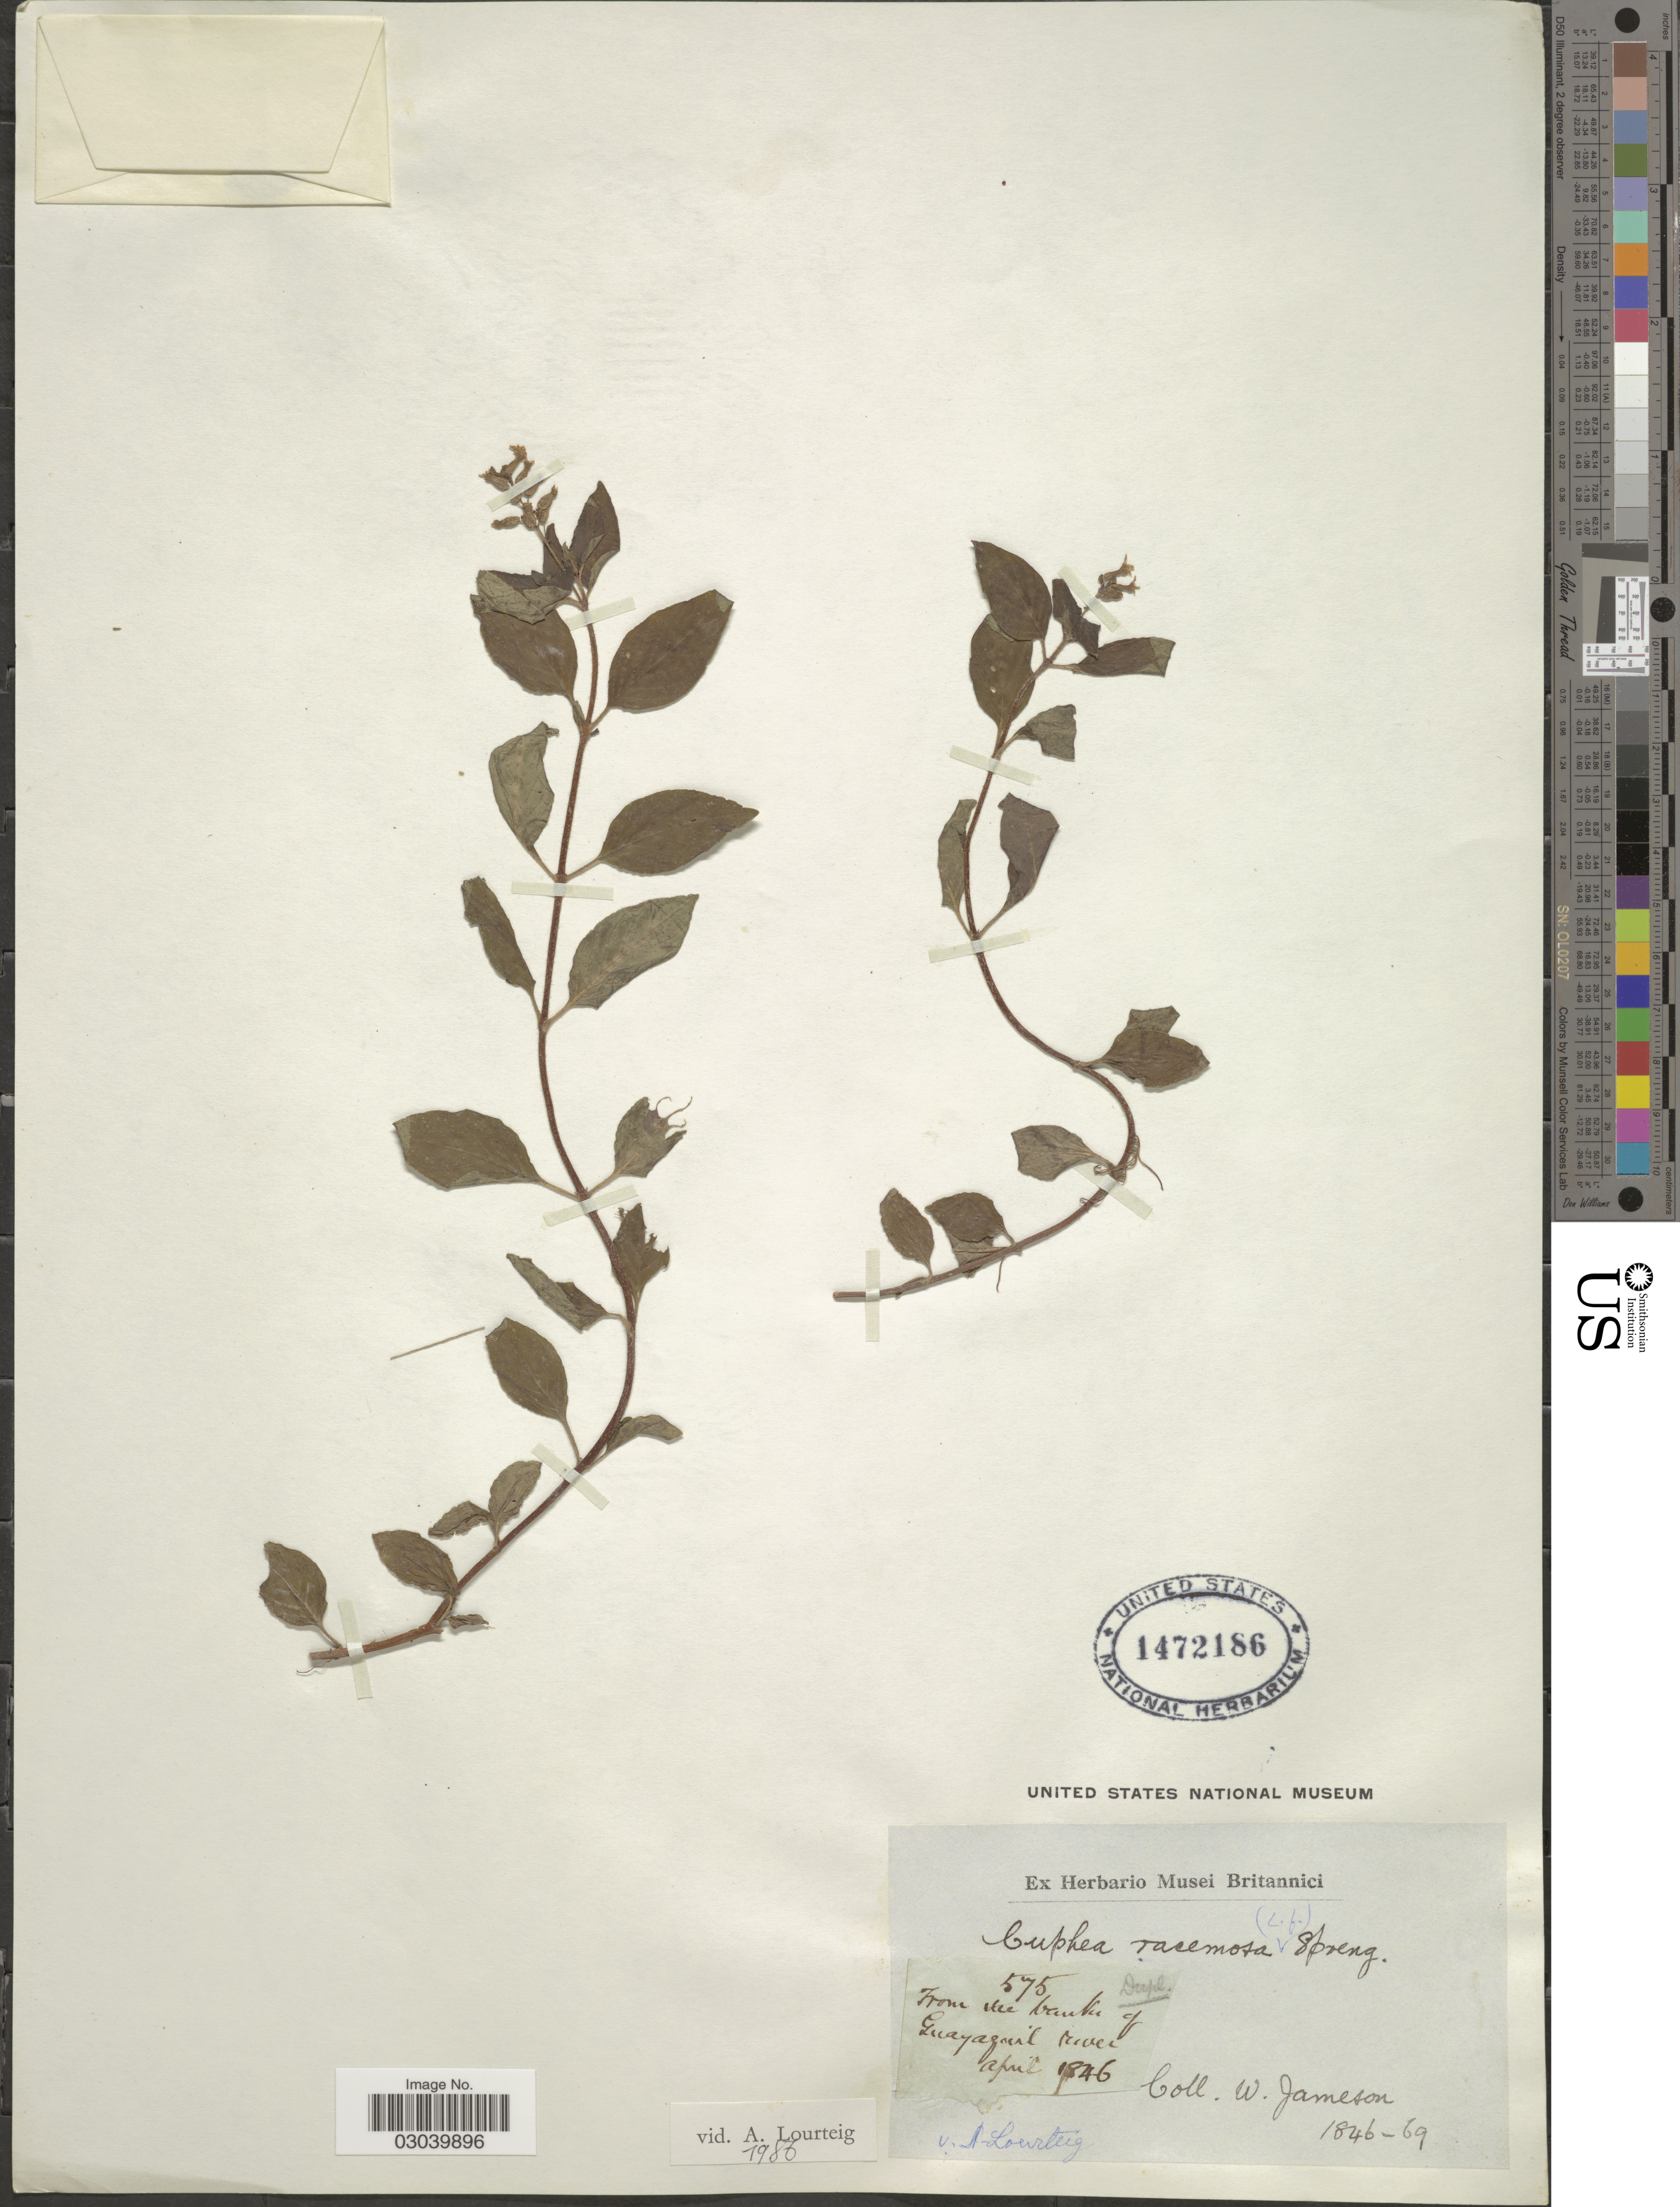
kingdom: Plantae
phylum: Tracheophyta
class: Magnoliopsida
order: Myrtales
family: Lythraceae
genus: Cuphea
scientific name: Cuphea racemosa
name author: (L. f.) Spreng.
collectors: W. Jameson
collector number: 575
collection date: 1846/1869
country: Ecuador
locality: From the banks of Guayaquil river.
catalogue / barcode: US 1472186